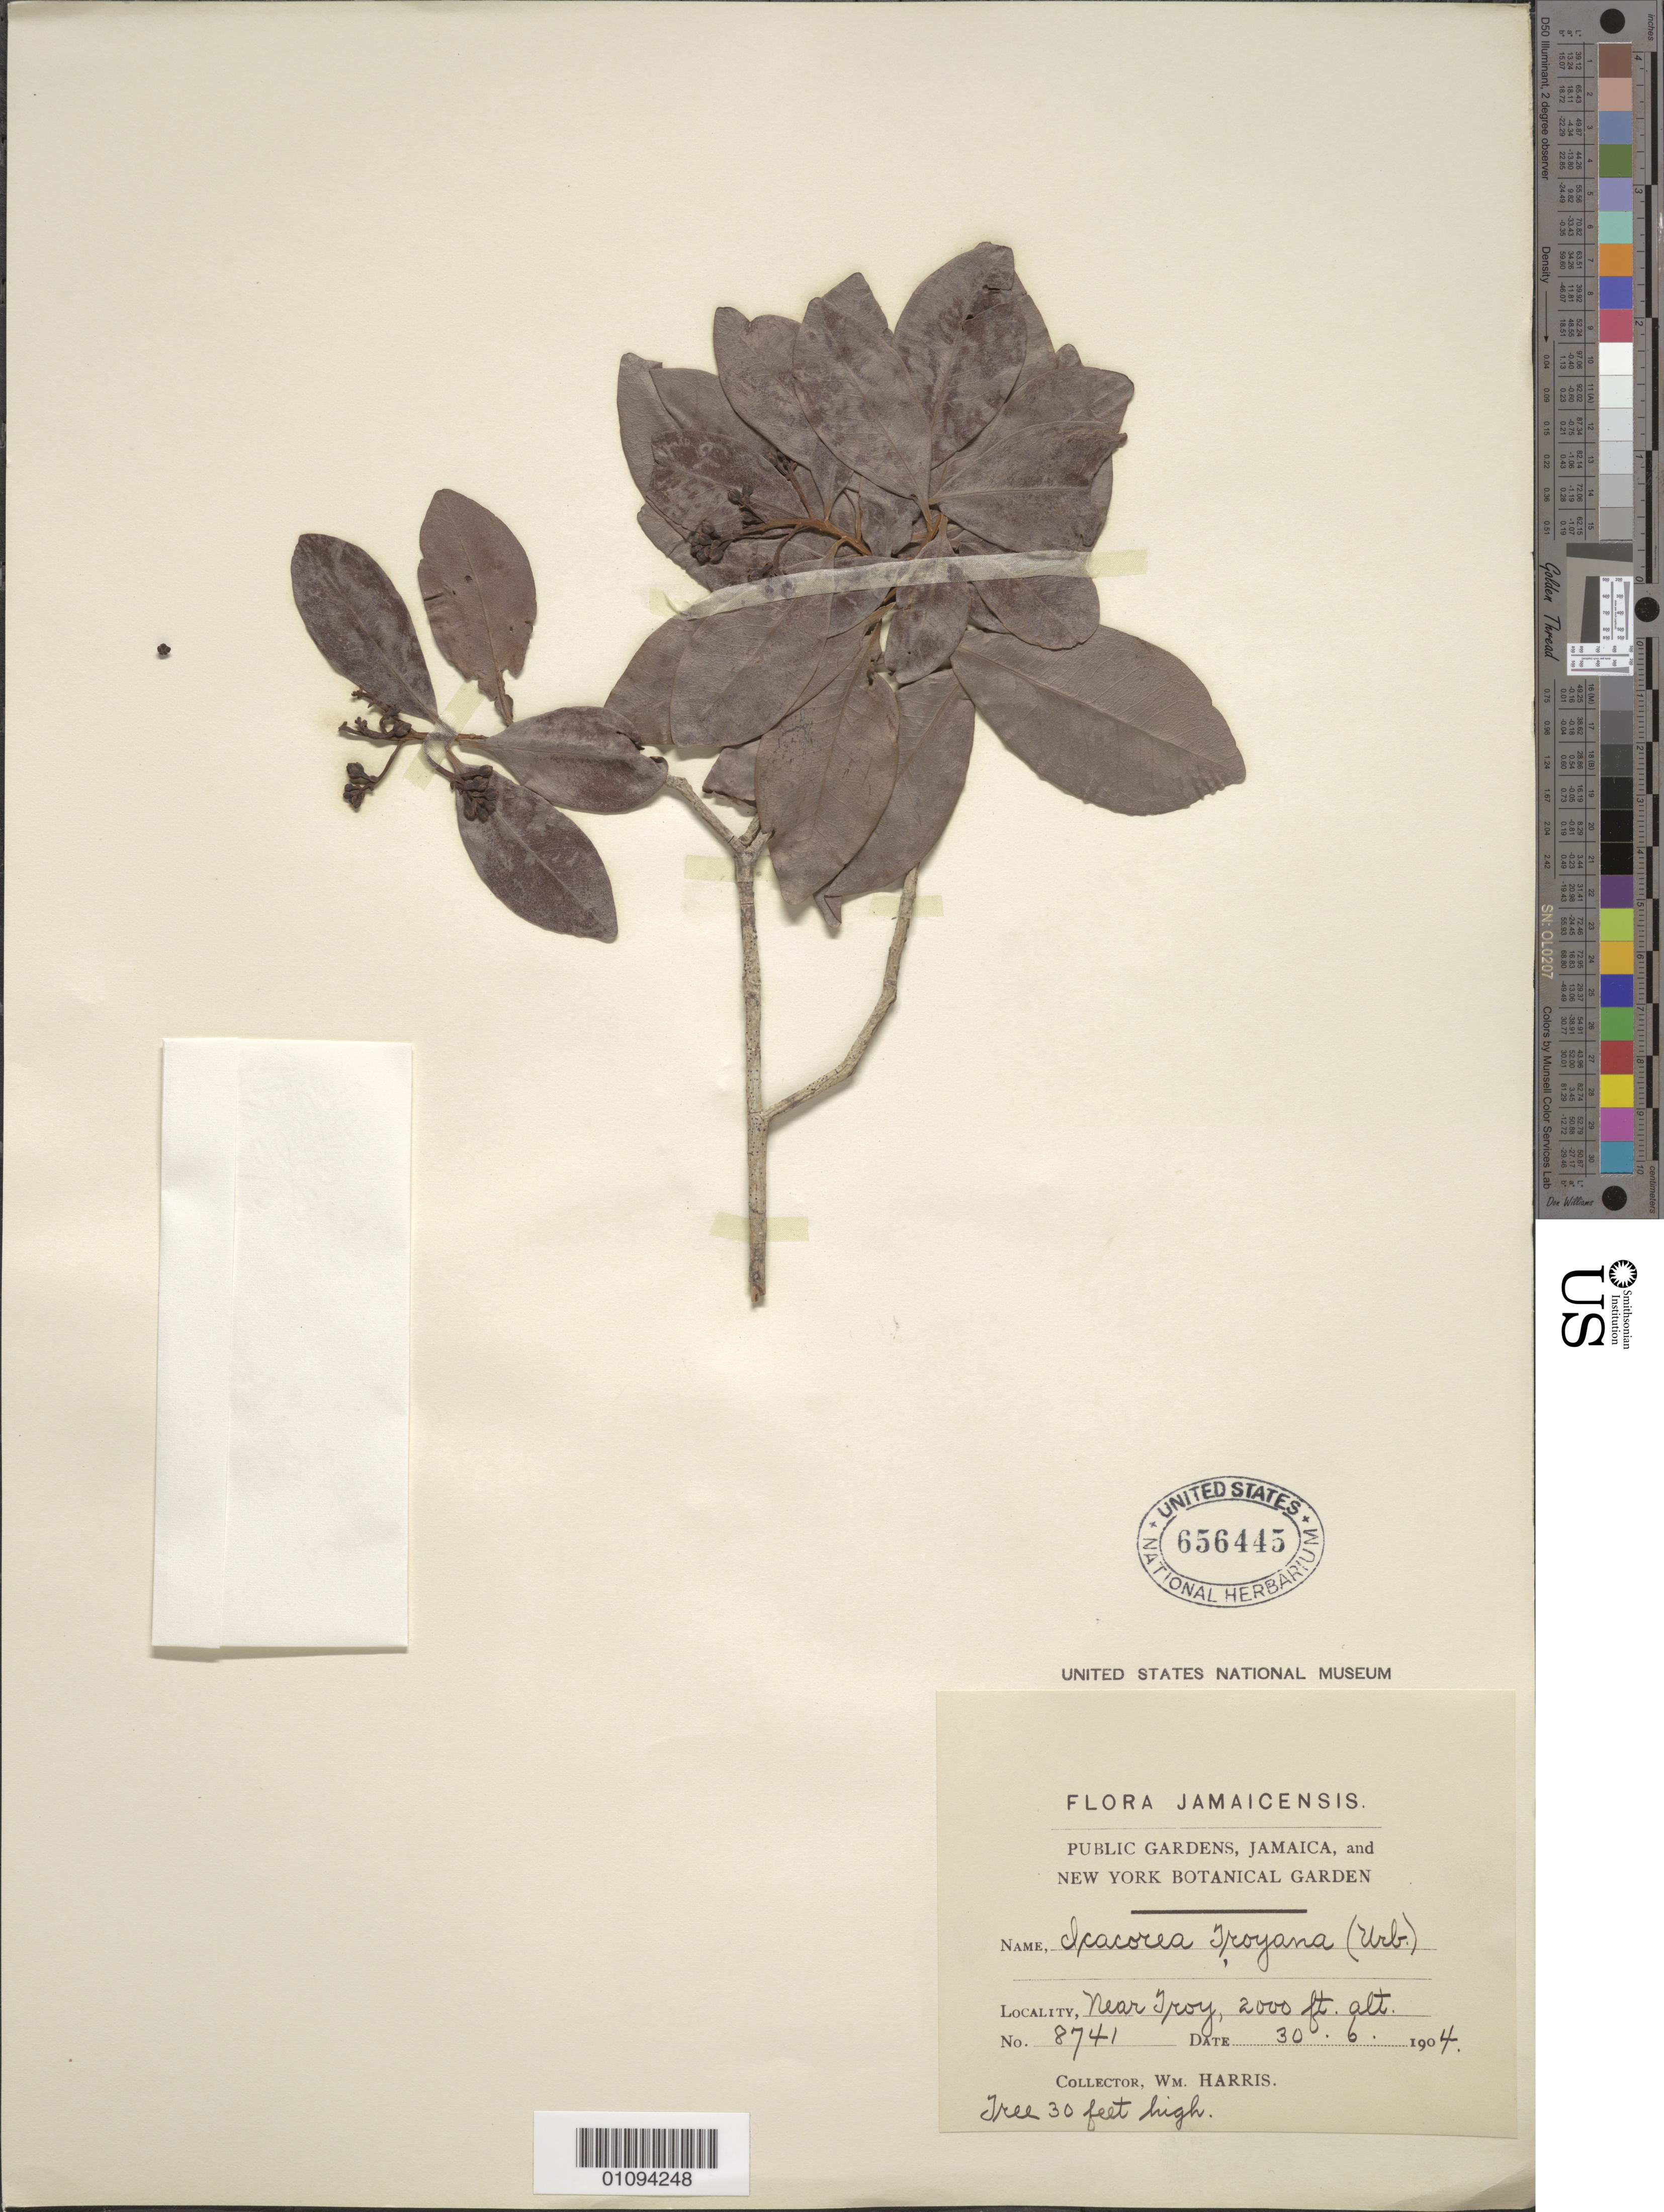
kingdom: Plantae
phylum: Tracheophyta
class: Magnoliopsida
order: Ericales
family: Primulaceae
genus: Ardisia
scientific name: Ardisia troyana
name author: Urb.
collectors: W. Harris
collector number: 8741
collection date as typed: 30 Jun 1904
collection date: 1904-06-30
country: Jamaica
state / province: Trelawny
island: Jamaica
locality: Near Troy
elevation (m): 610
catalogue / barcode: US 656445